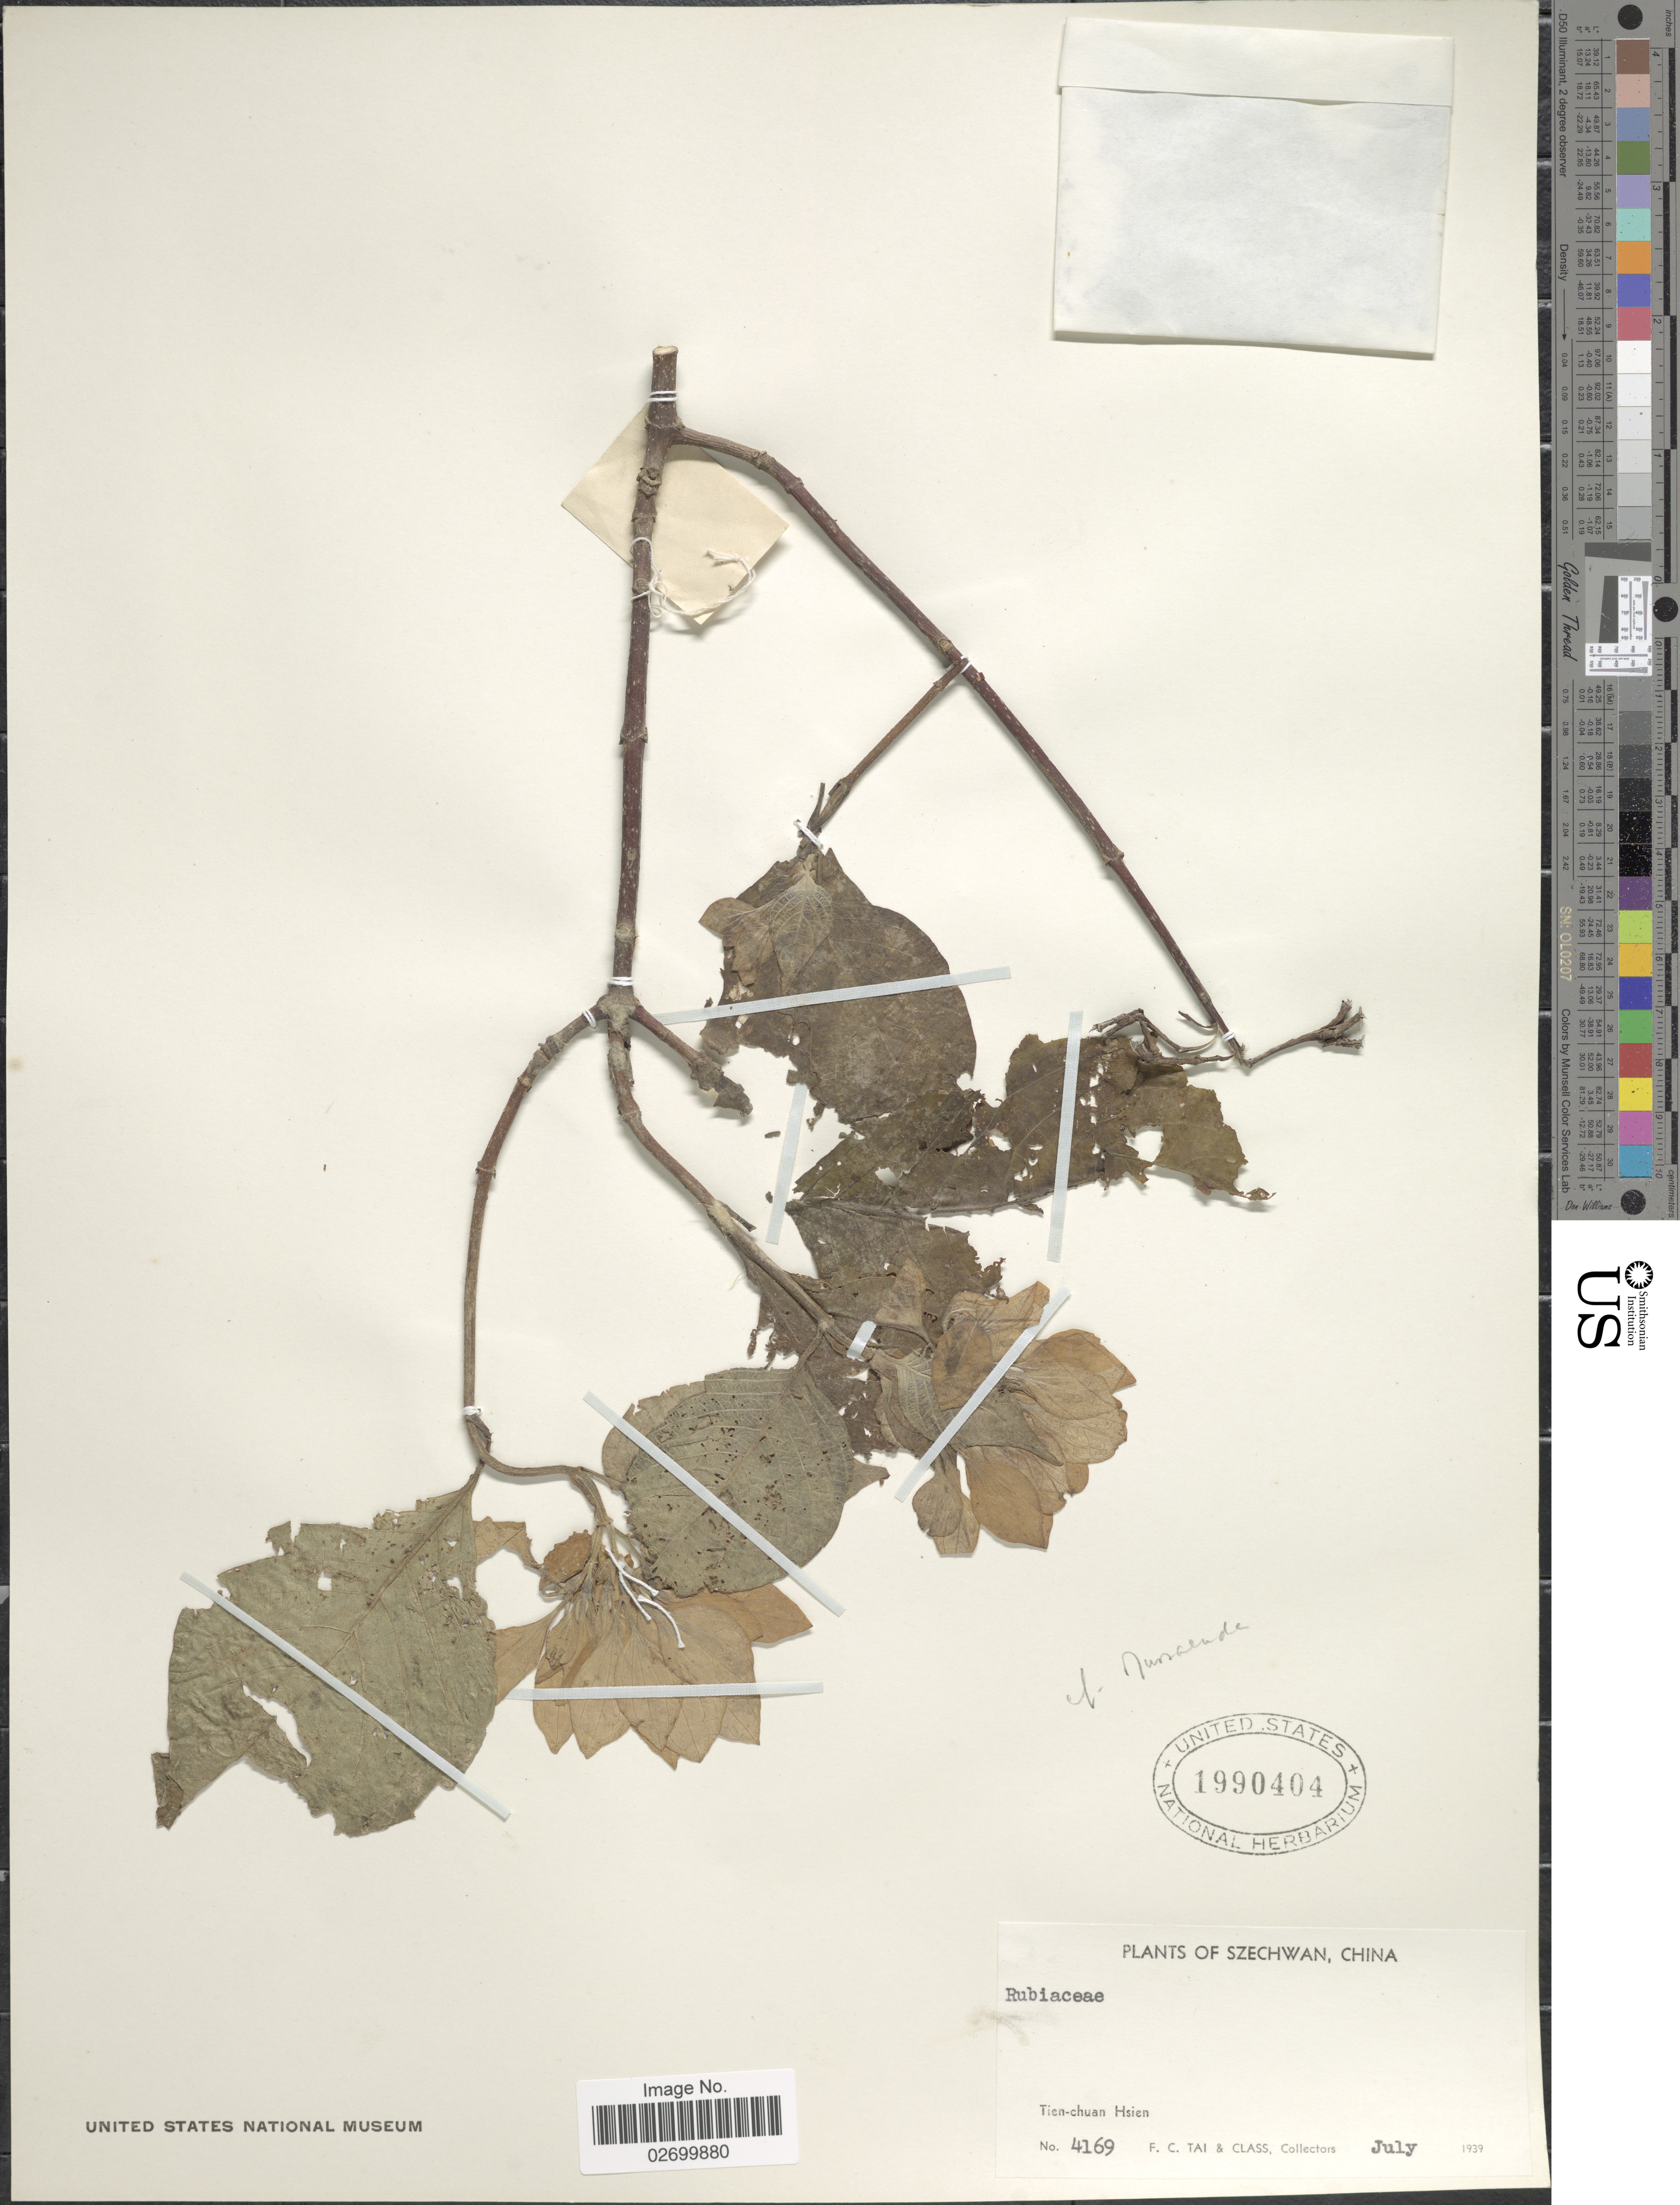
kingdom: Plantae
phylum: Tracheophyta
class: Magnoliopsida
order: Gentianales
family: Rubiaceae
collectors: F. Tai & Class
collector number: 4169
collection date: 1939-07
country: China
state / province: Sichuan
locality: Szechwan. Tien-chuan Hsien.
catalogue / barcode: US 1990404